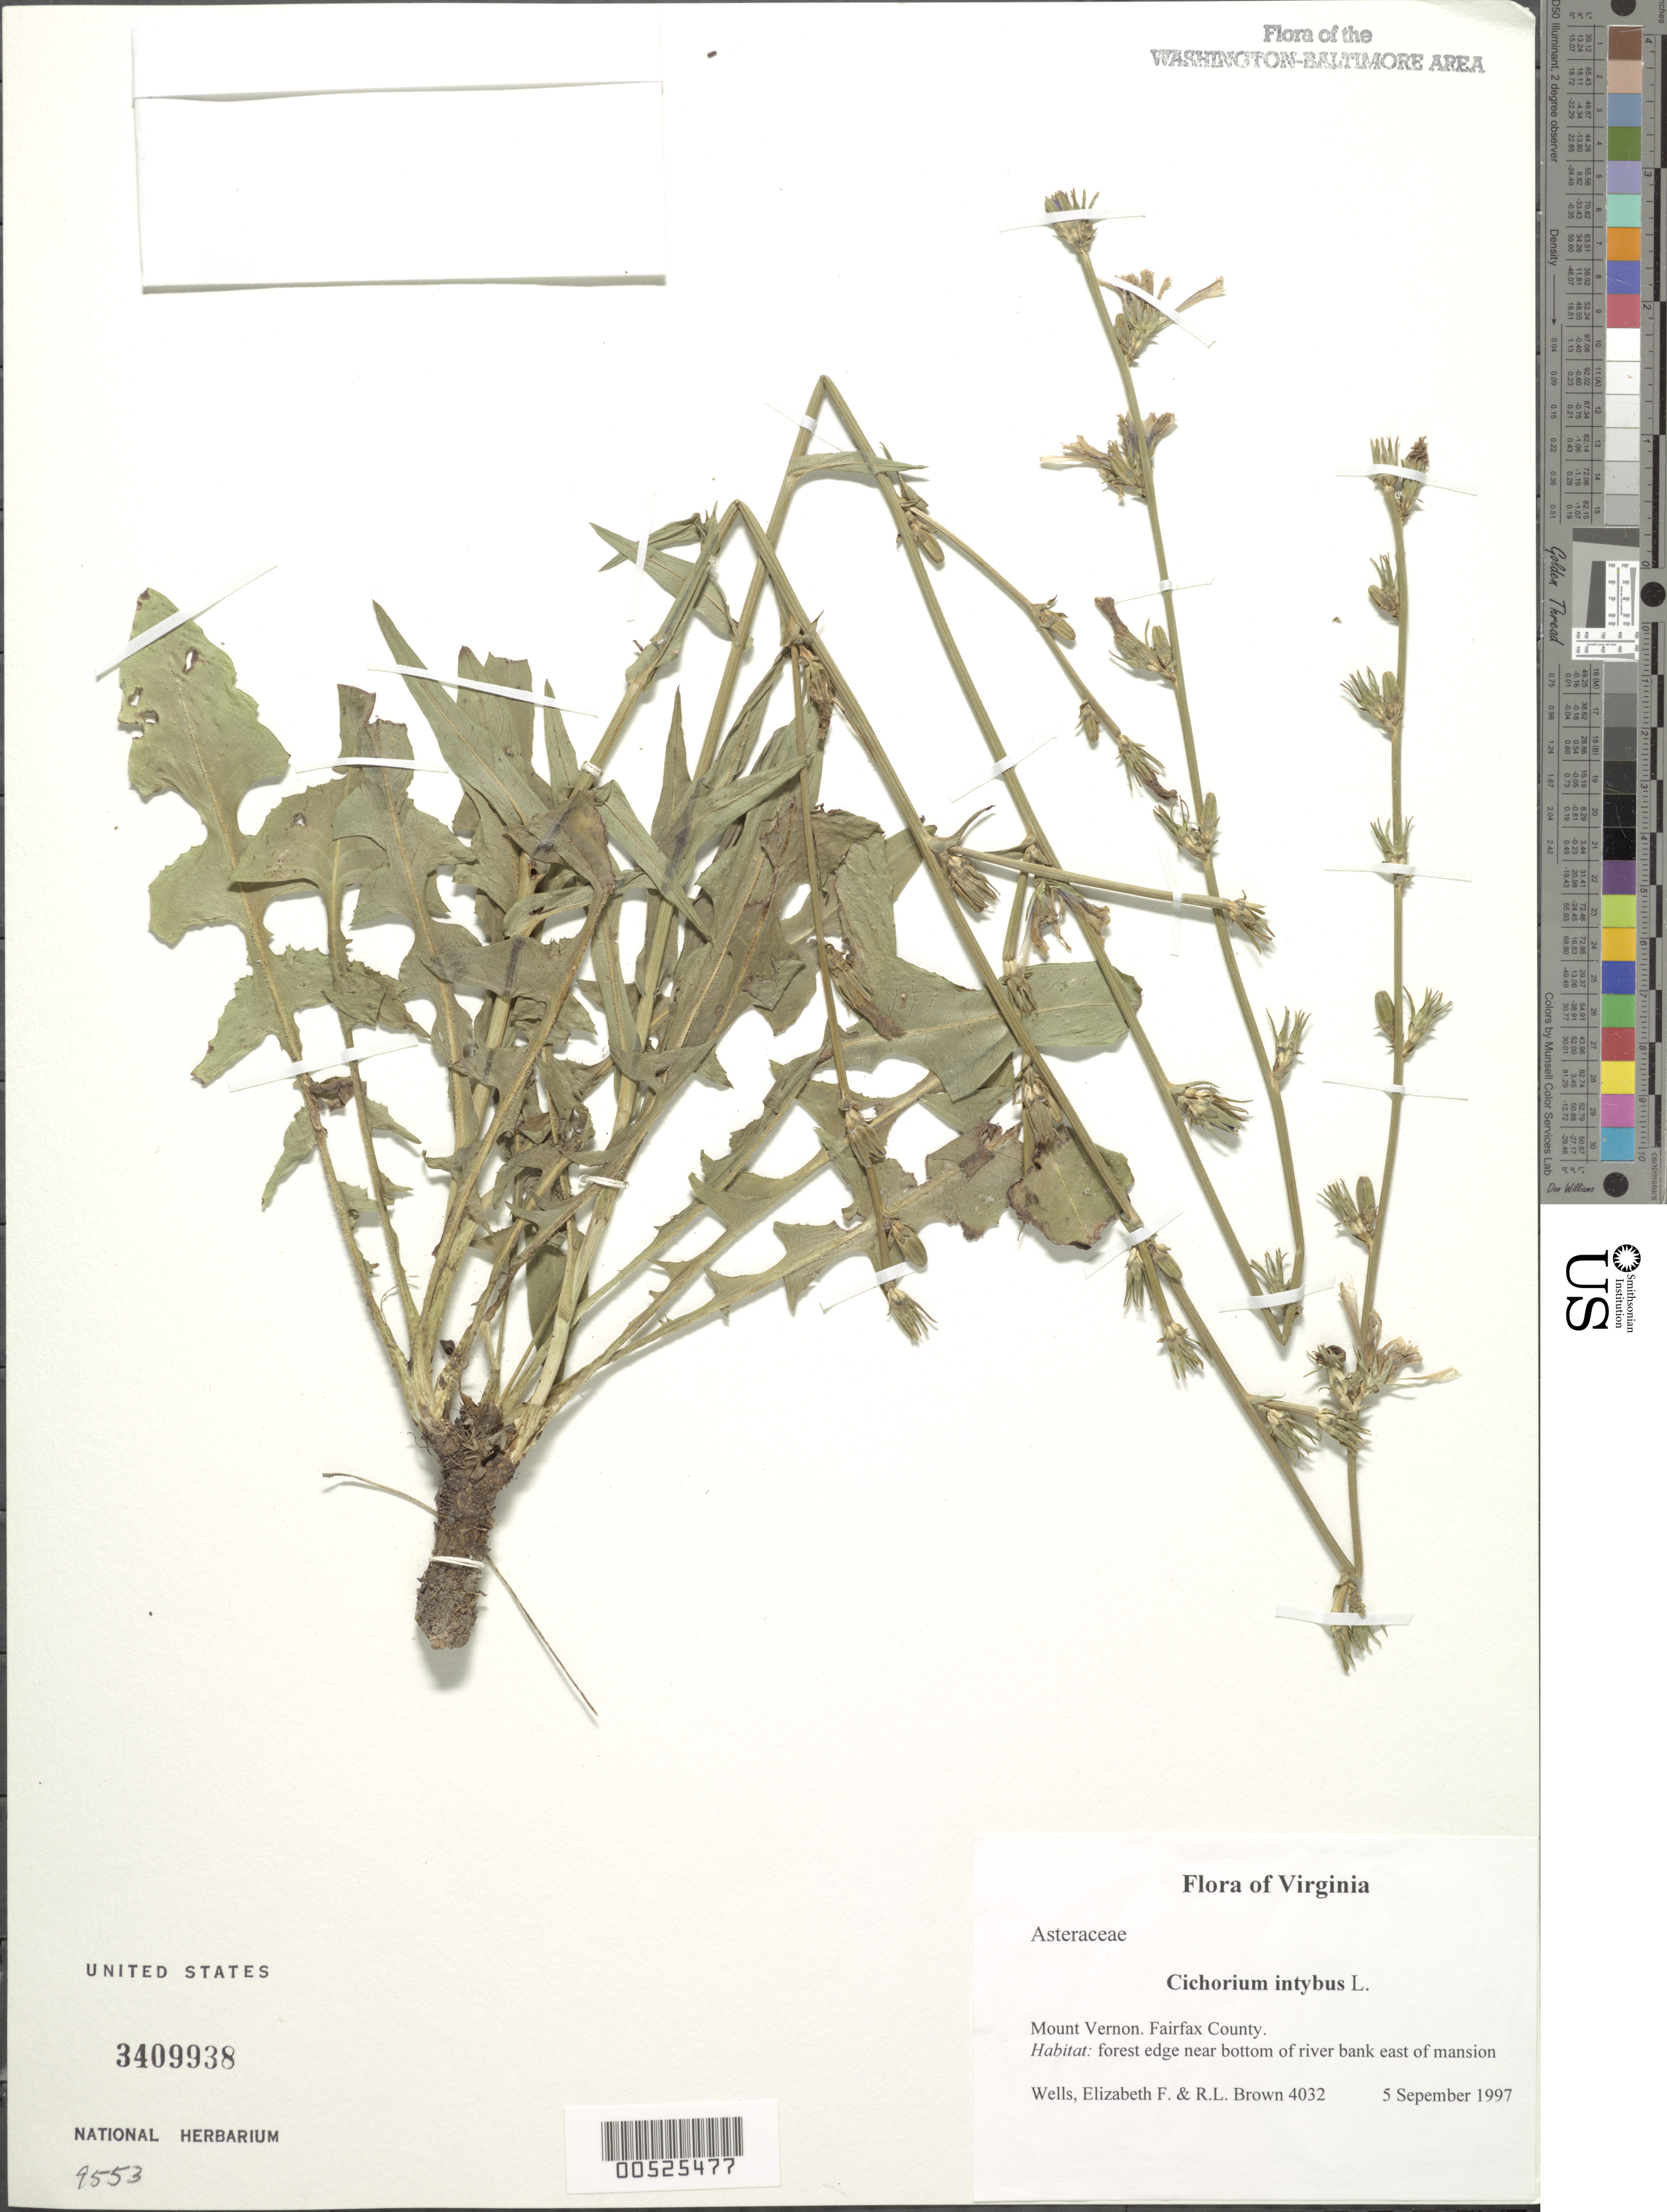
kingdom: Plantae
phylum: Tracheophyta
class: Magnoliopsida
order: Asterales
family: Asteraceae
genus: Cichorium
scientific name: Cichorium intybus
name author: L.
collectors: E. F. Wells & R. L. Brown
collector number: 4032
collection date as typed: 05 Sep 1997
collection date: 1997-09-05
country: United States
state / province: Virginia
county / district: Fairfax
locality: Mount Vernon.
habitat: Forest edge near bottom of river bank east of mansion.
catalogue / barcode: US 3409938